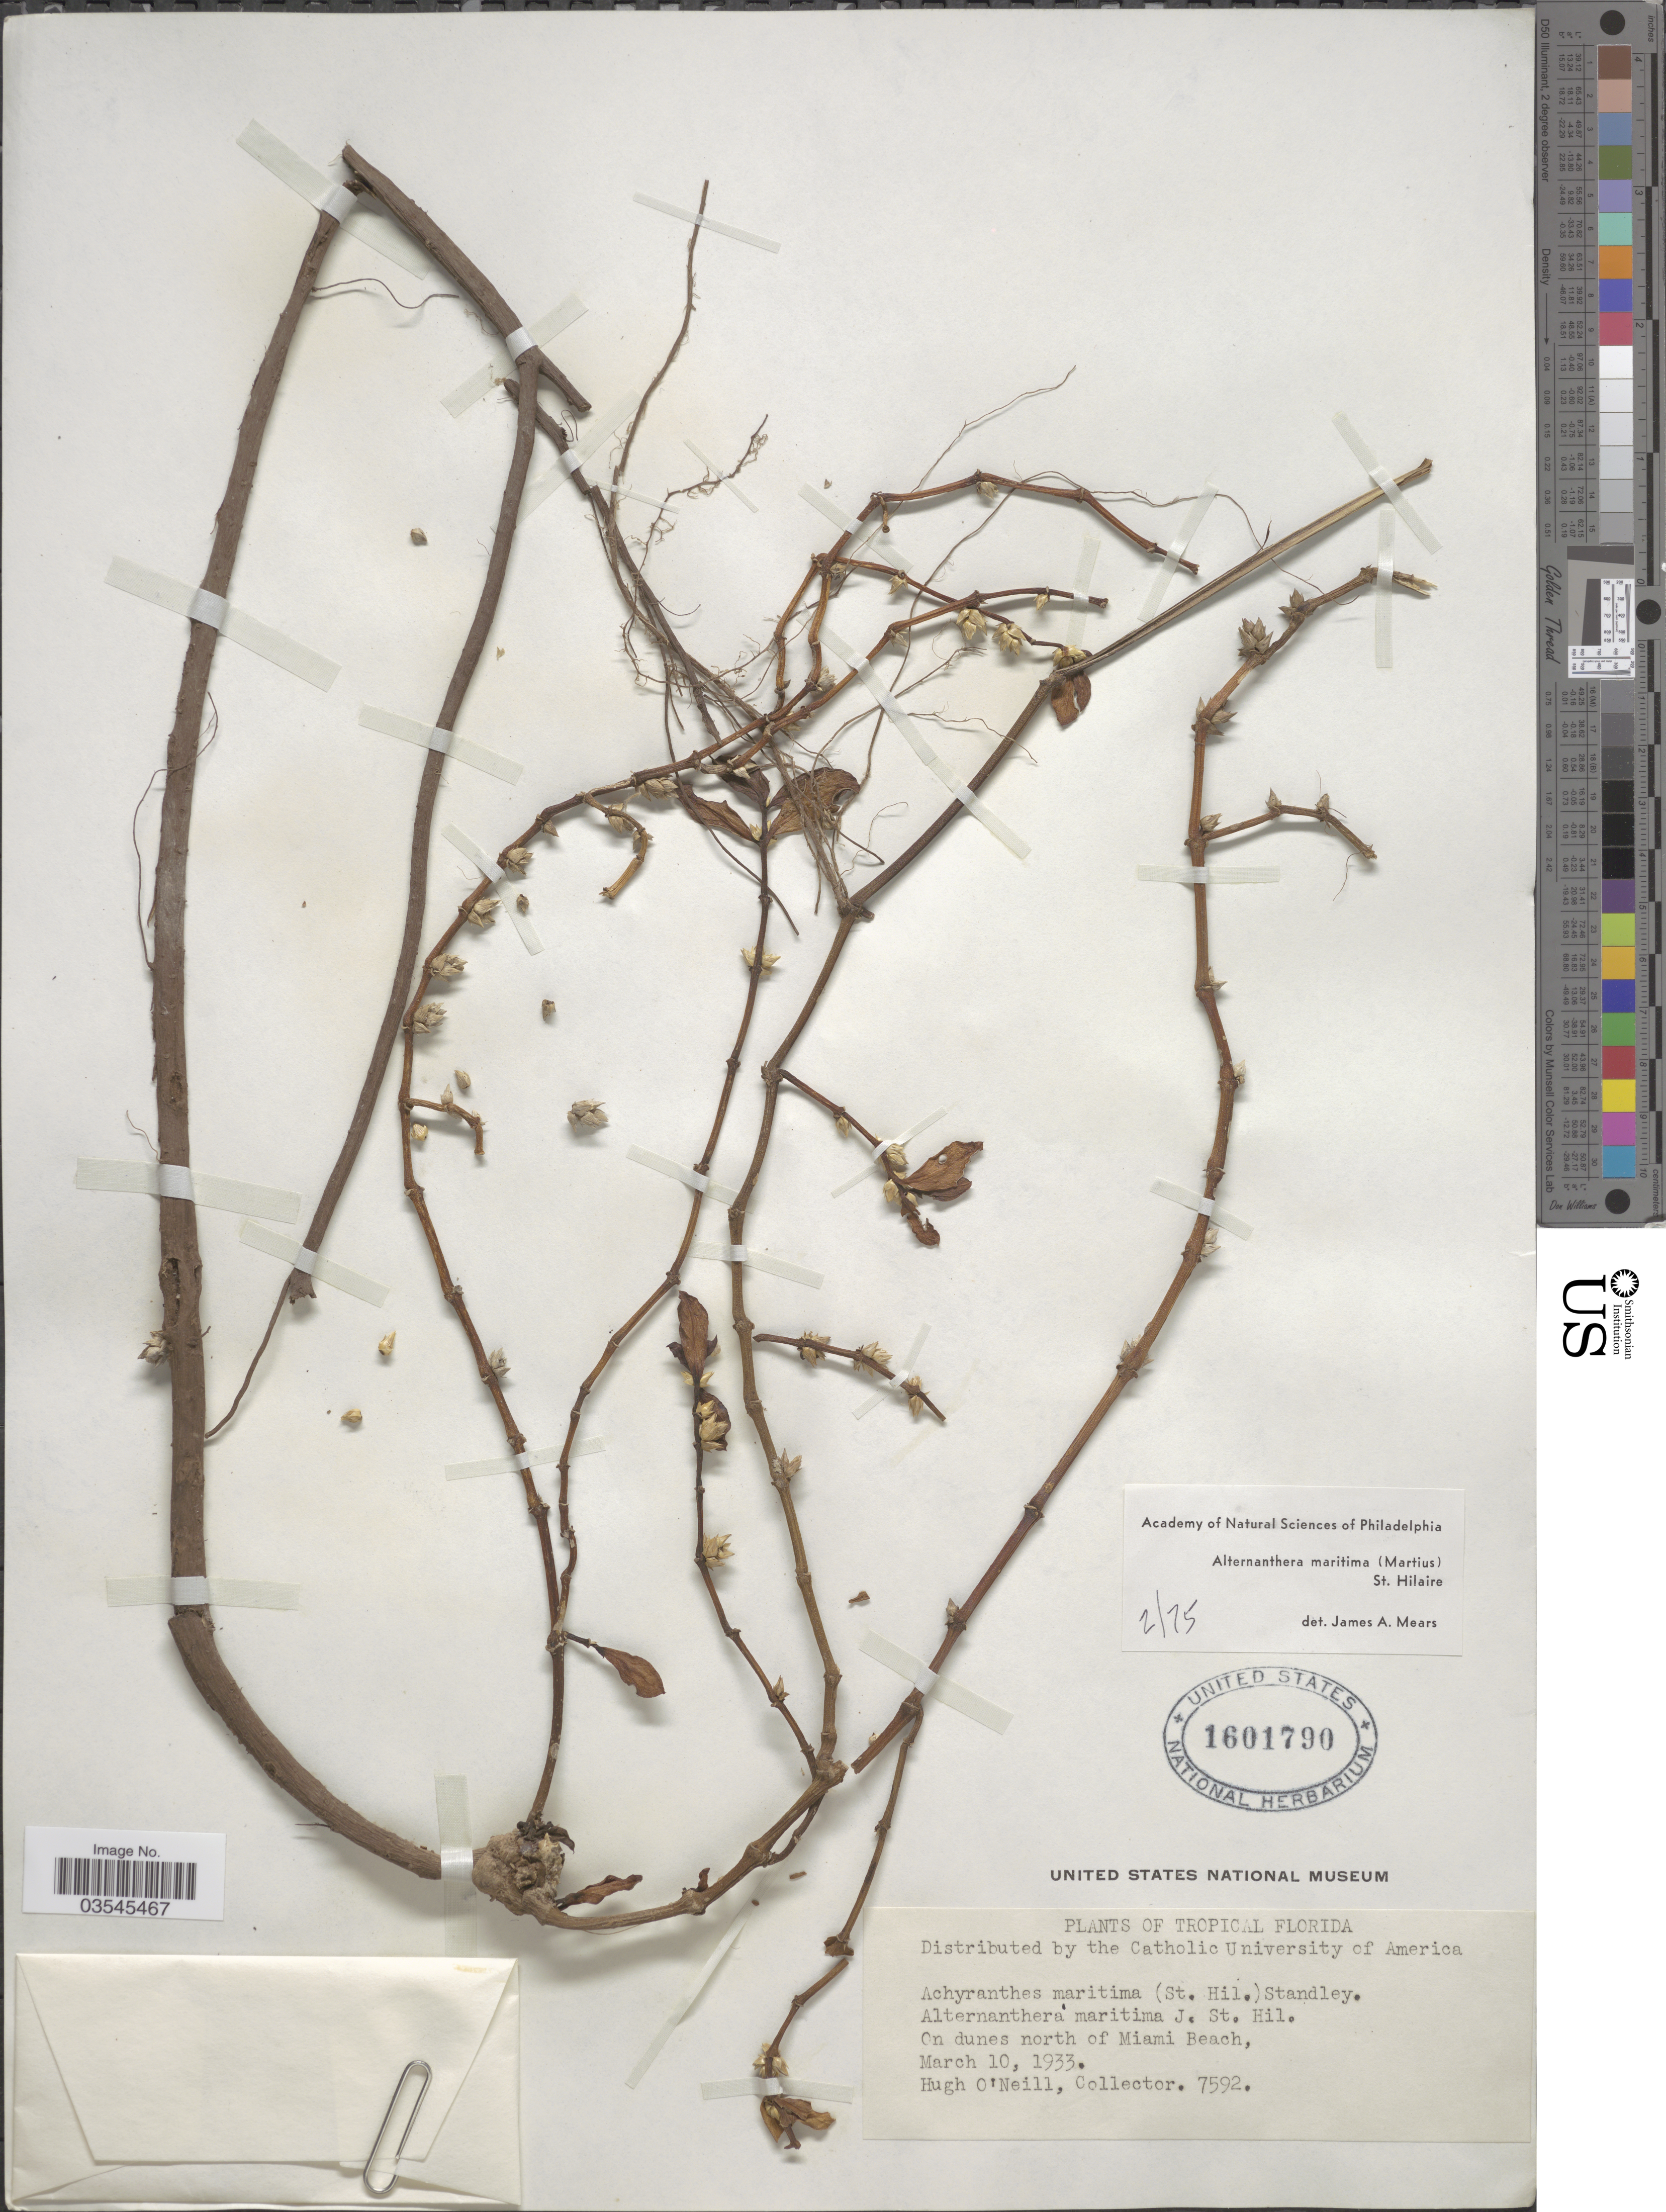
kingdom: Plantae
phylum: Tracheophyta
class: Magnoliopsida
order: Caryophyllales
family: Amaranthaceae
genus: Alternanthera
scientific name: Alternanthera maritima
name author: (Mart.) A. St.-Hil.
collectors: H. O'Neill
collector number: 7592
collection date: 1933-03-10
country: United States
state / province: Florida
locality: Tropical Florida. On dunes north of Miami Beach.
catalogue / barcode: US 1601790